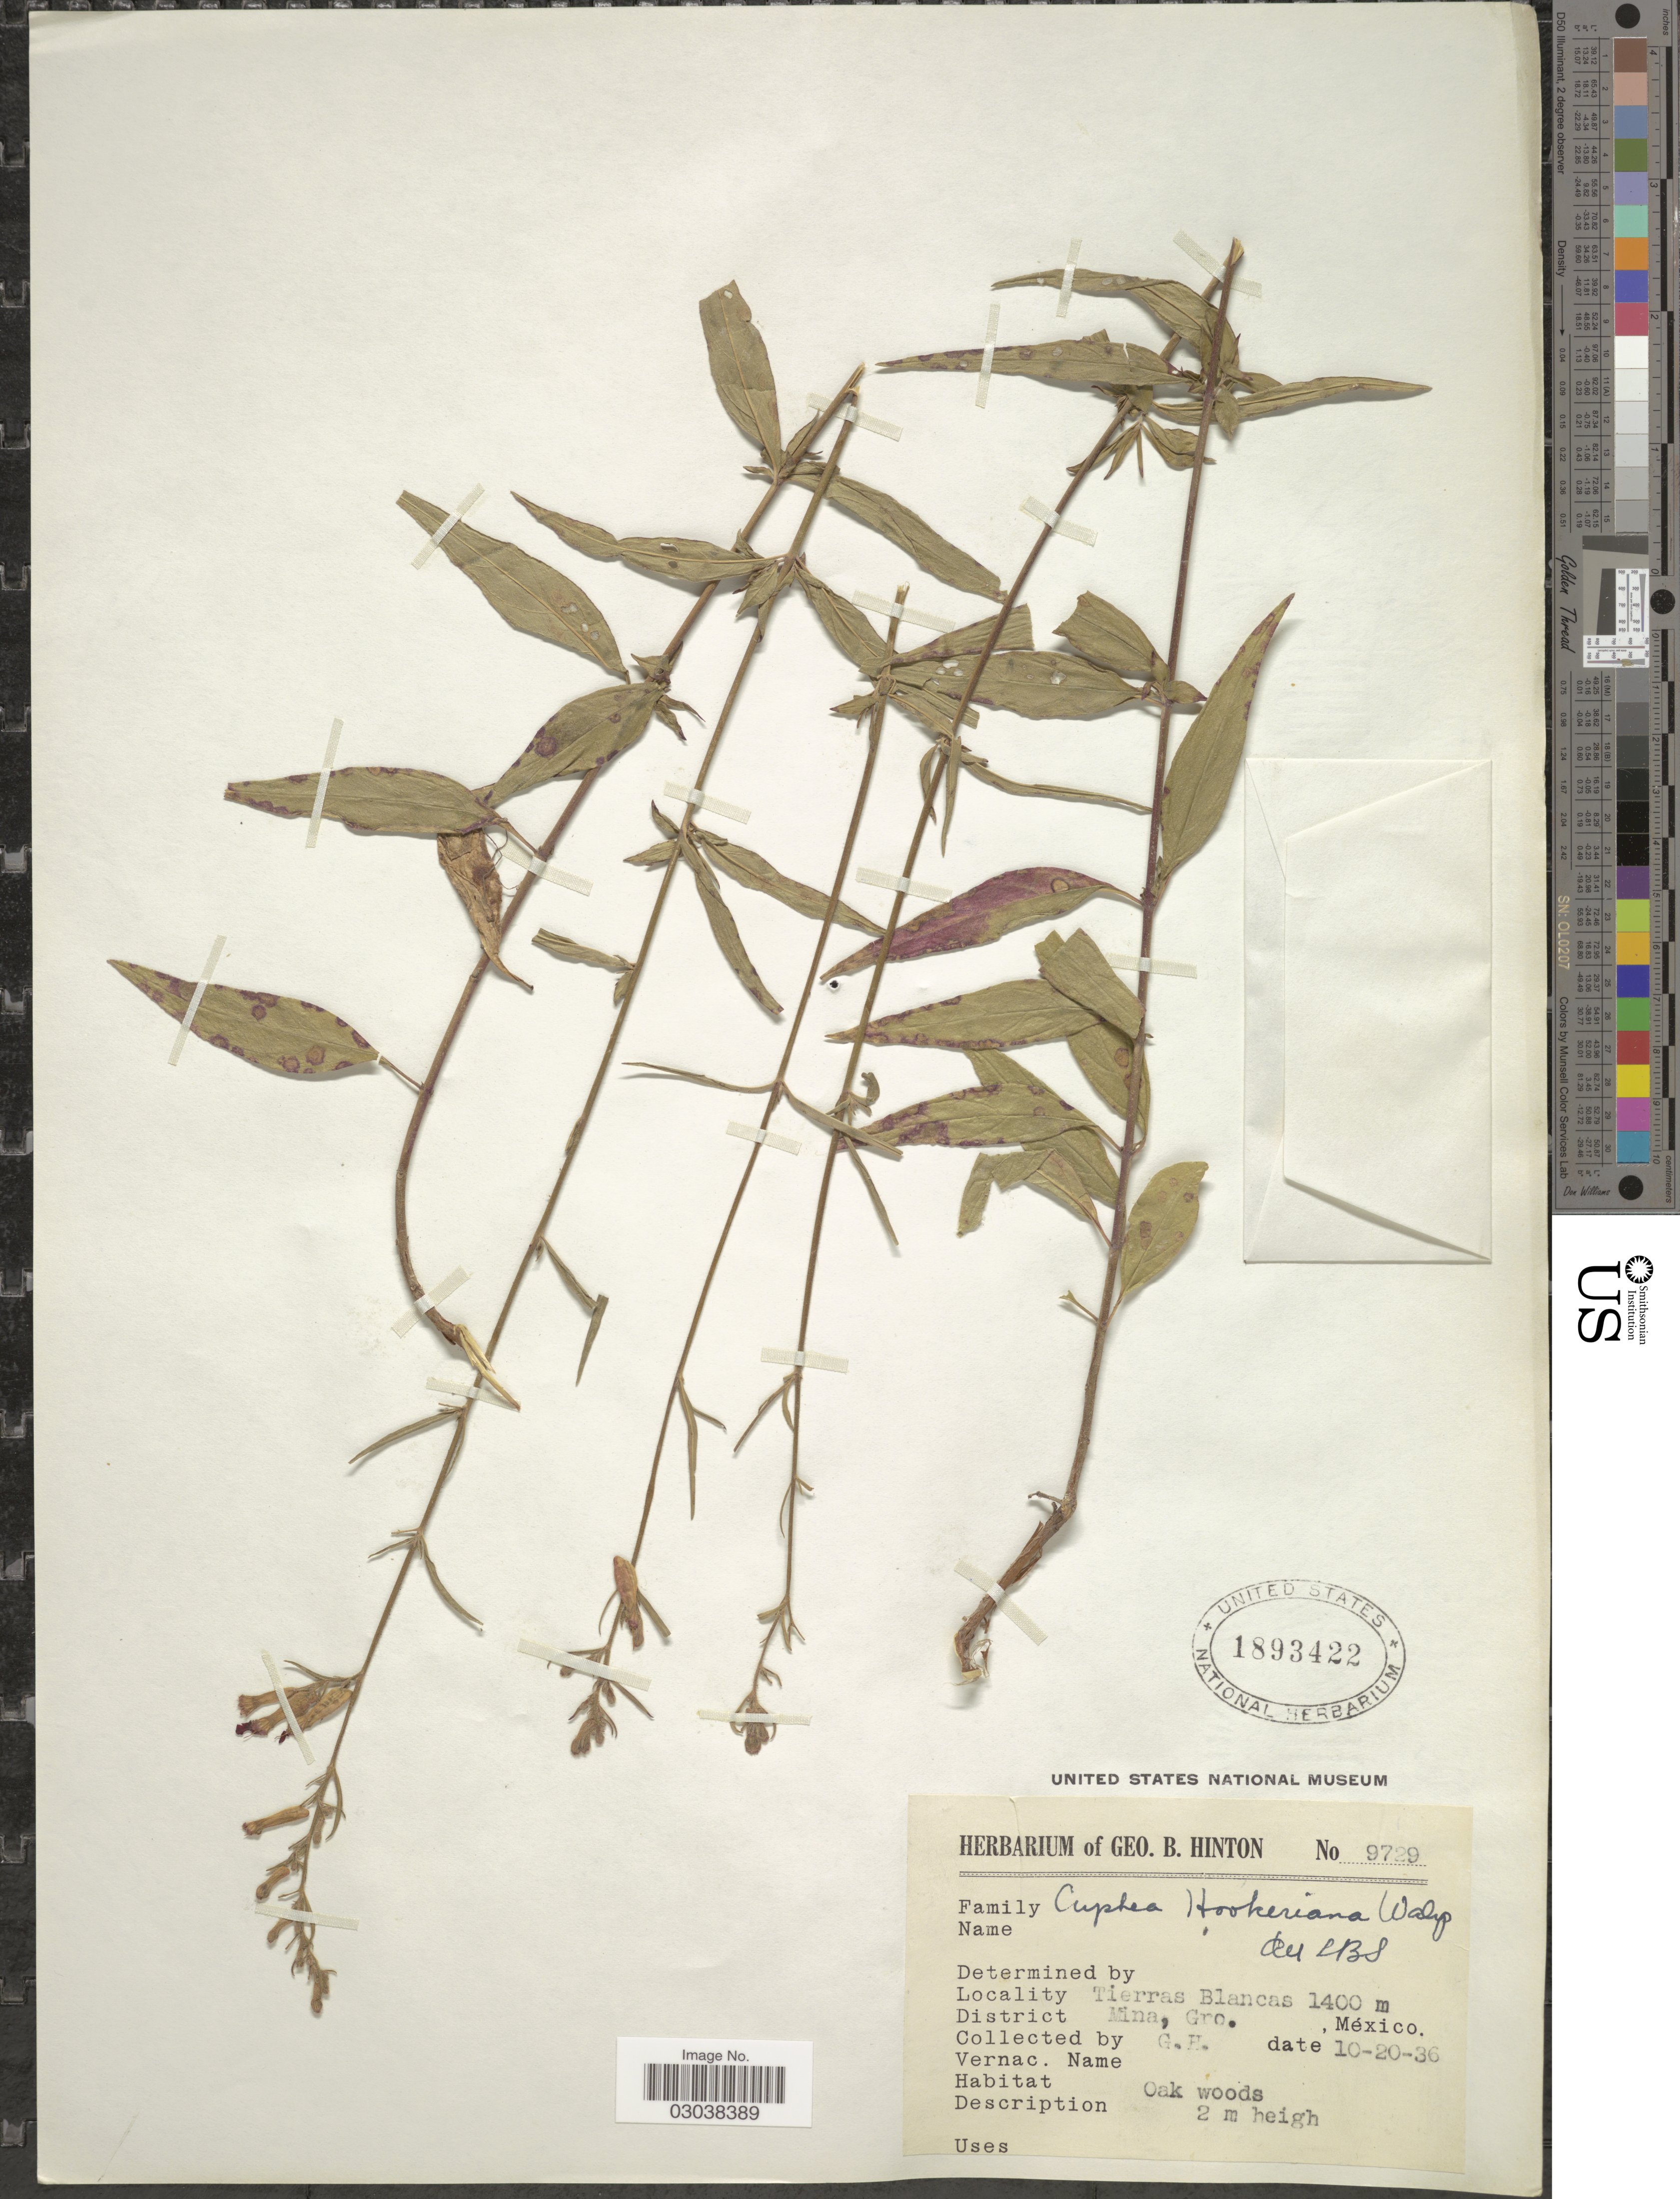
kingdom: Plantae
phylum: Tracheophyta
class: Magnoliopsida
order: Myrtales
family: Lythraceae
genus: Cuphea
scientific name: Cuphea hookeriana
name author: Walp.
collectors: G. B. Hinton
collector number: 9729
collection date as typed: Transcribed d/m/y: 20/10/36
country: Mexico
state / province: Guerrero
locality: Tierras Blancas. District Mina, Gro.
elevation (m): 1400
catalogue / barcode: US 1893422